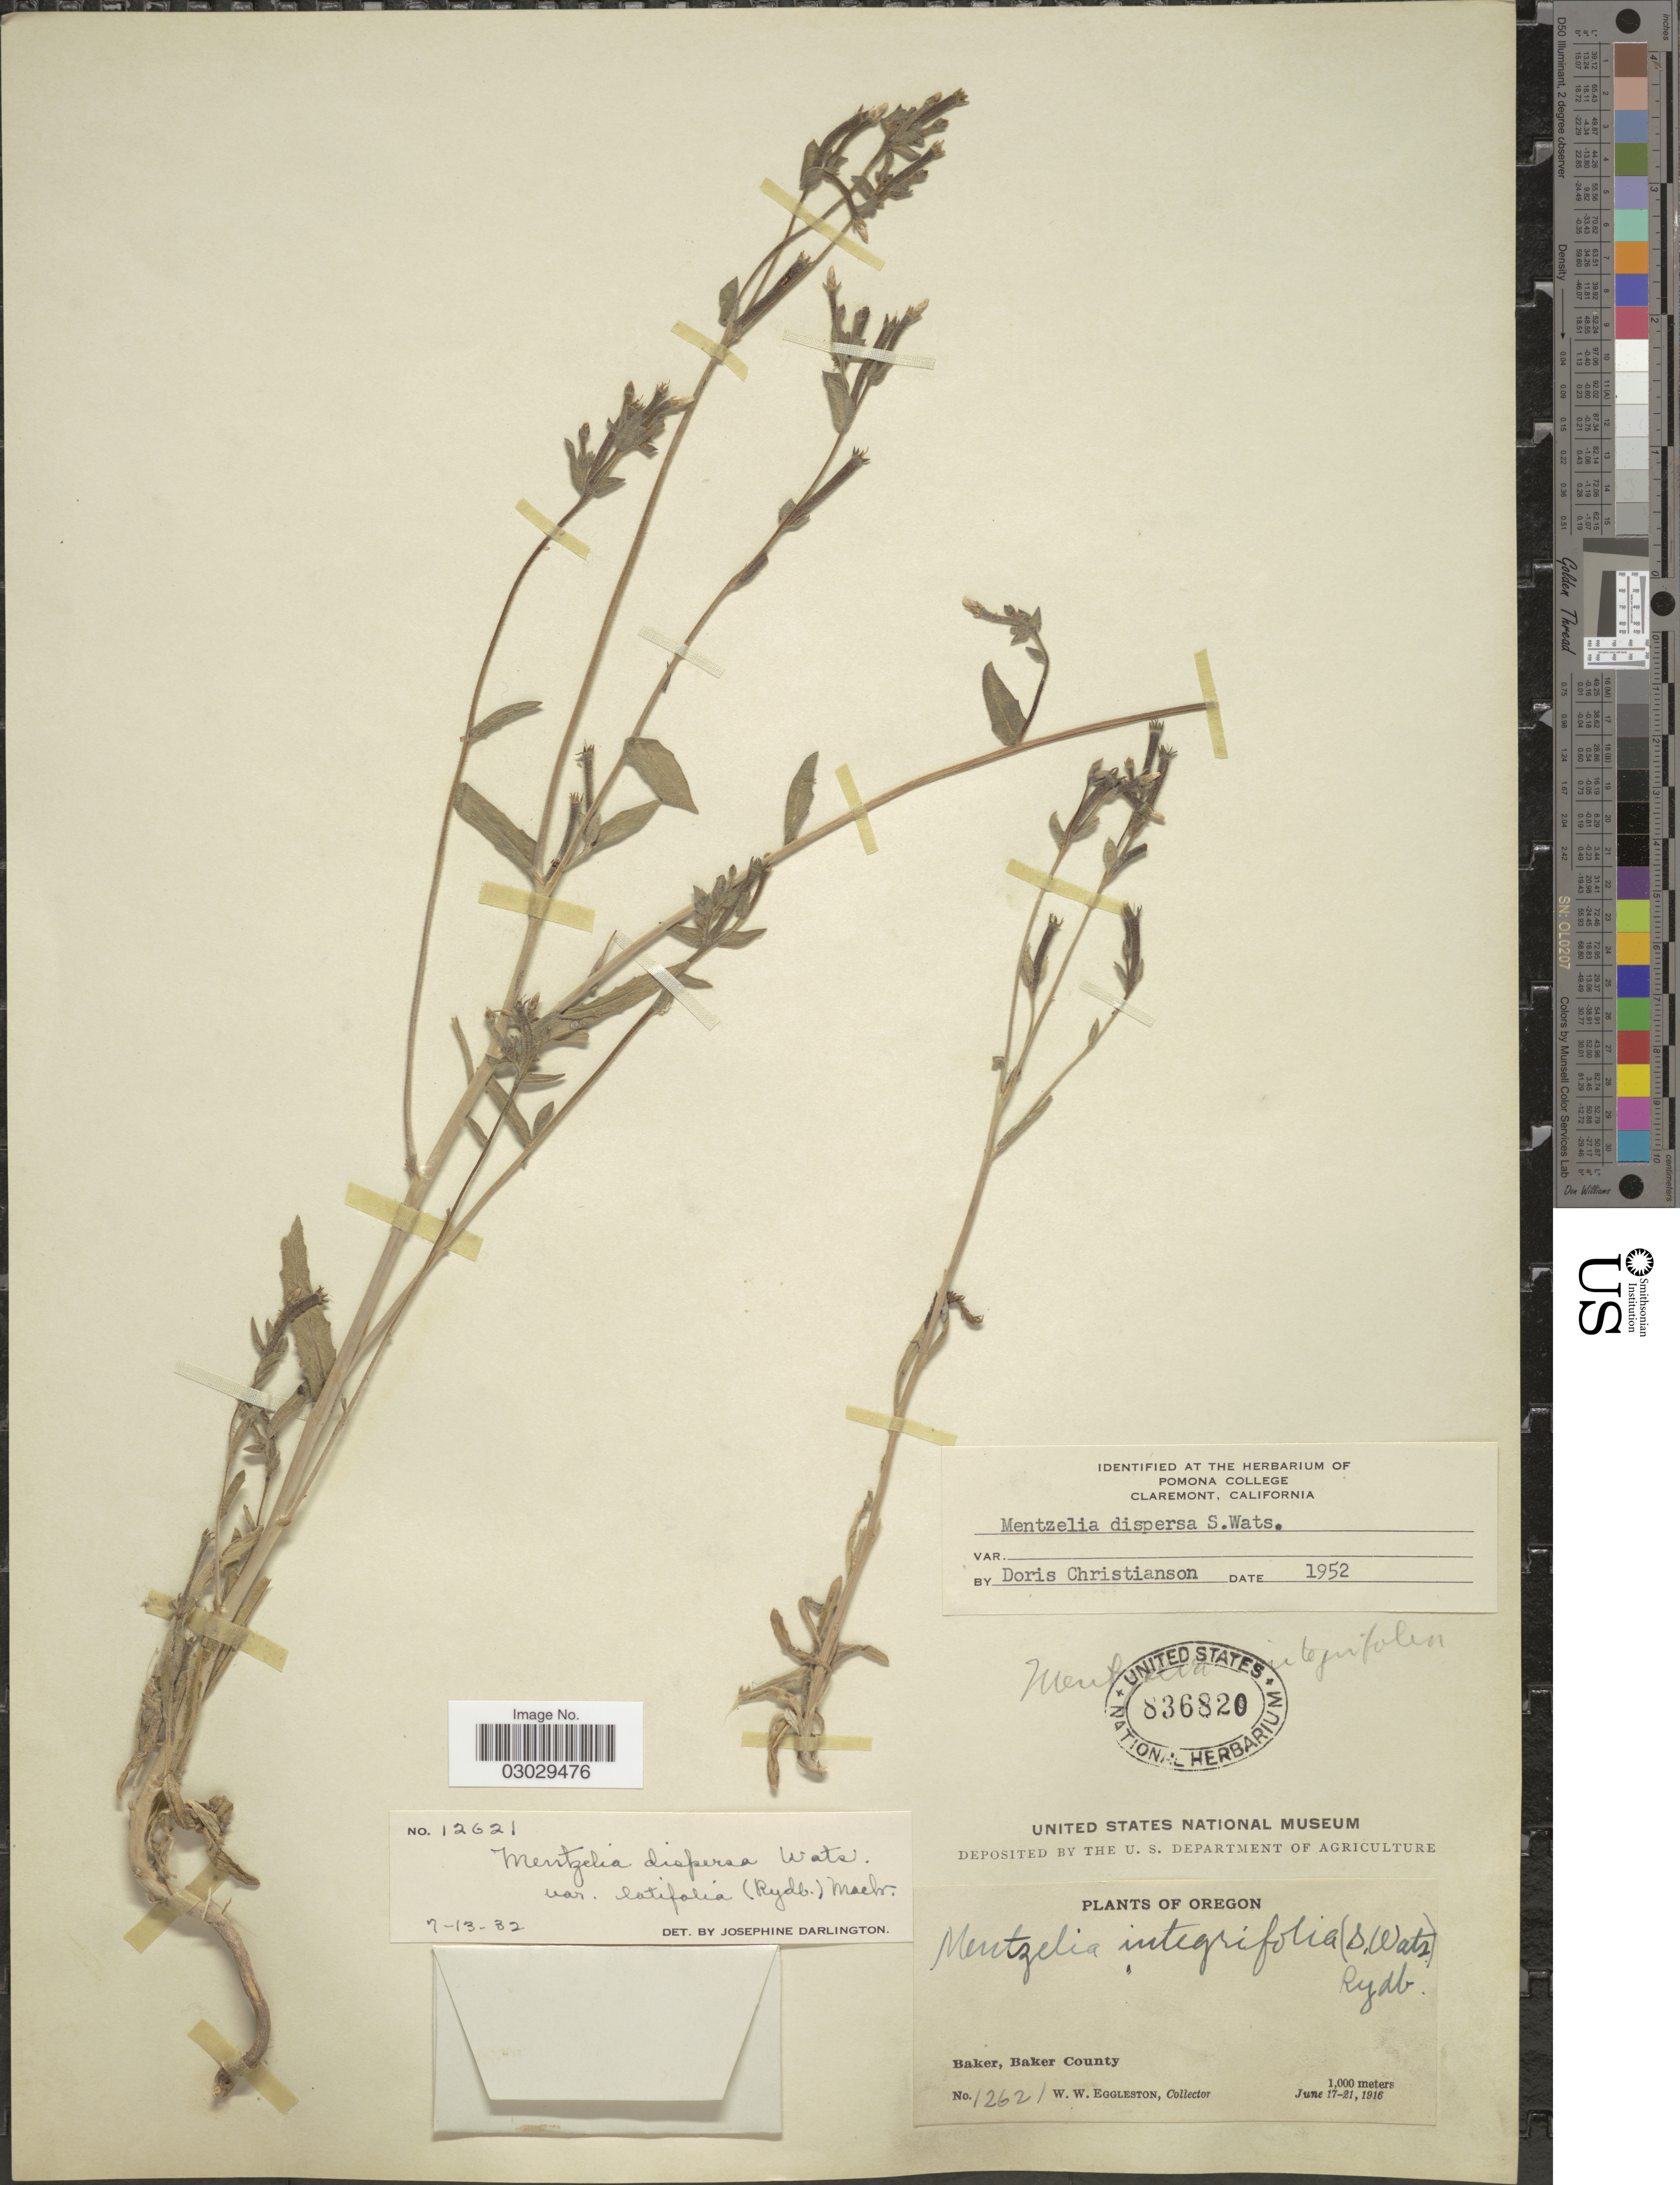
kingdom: Plantae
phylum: Tracheophyta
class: Magnoliopsida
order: Cornales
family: Loasaceae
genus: Mentzelia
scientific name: Mentzelia dispersa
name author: S. Watson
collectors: W. W. Eggleston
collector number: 12621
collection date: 1916-06-17/1916-06-21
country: United States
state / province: Oregon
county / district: Baker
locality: Baker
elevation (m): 1000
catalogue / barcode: US 836820